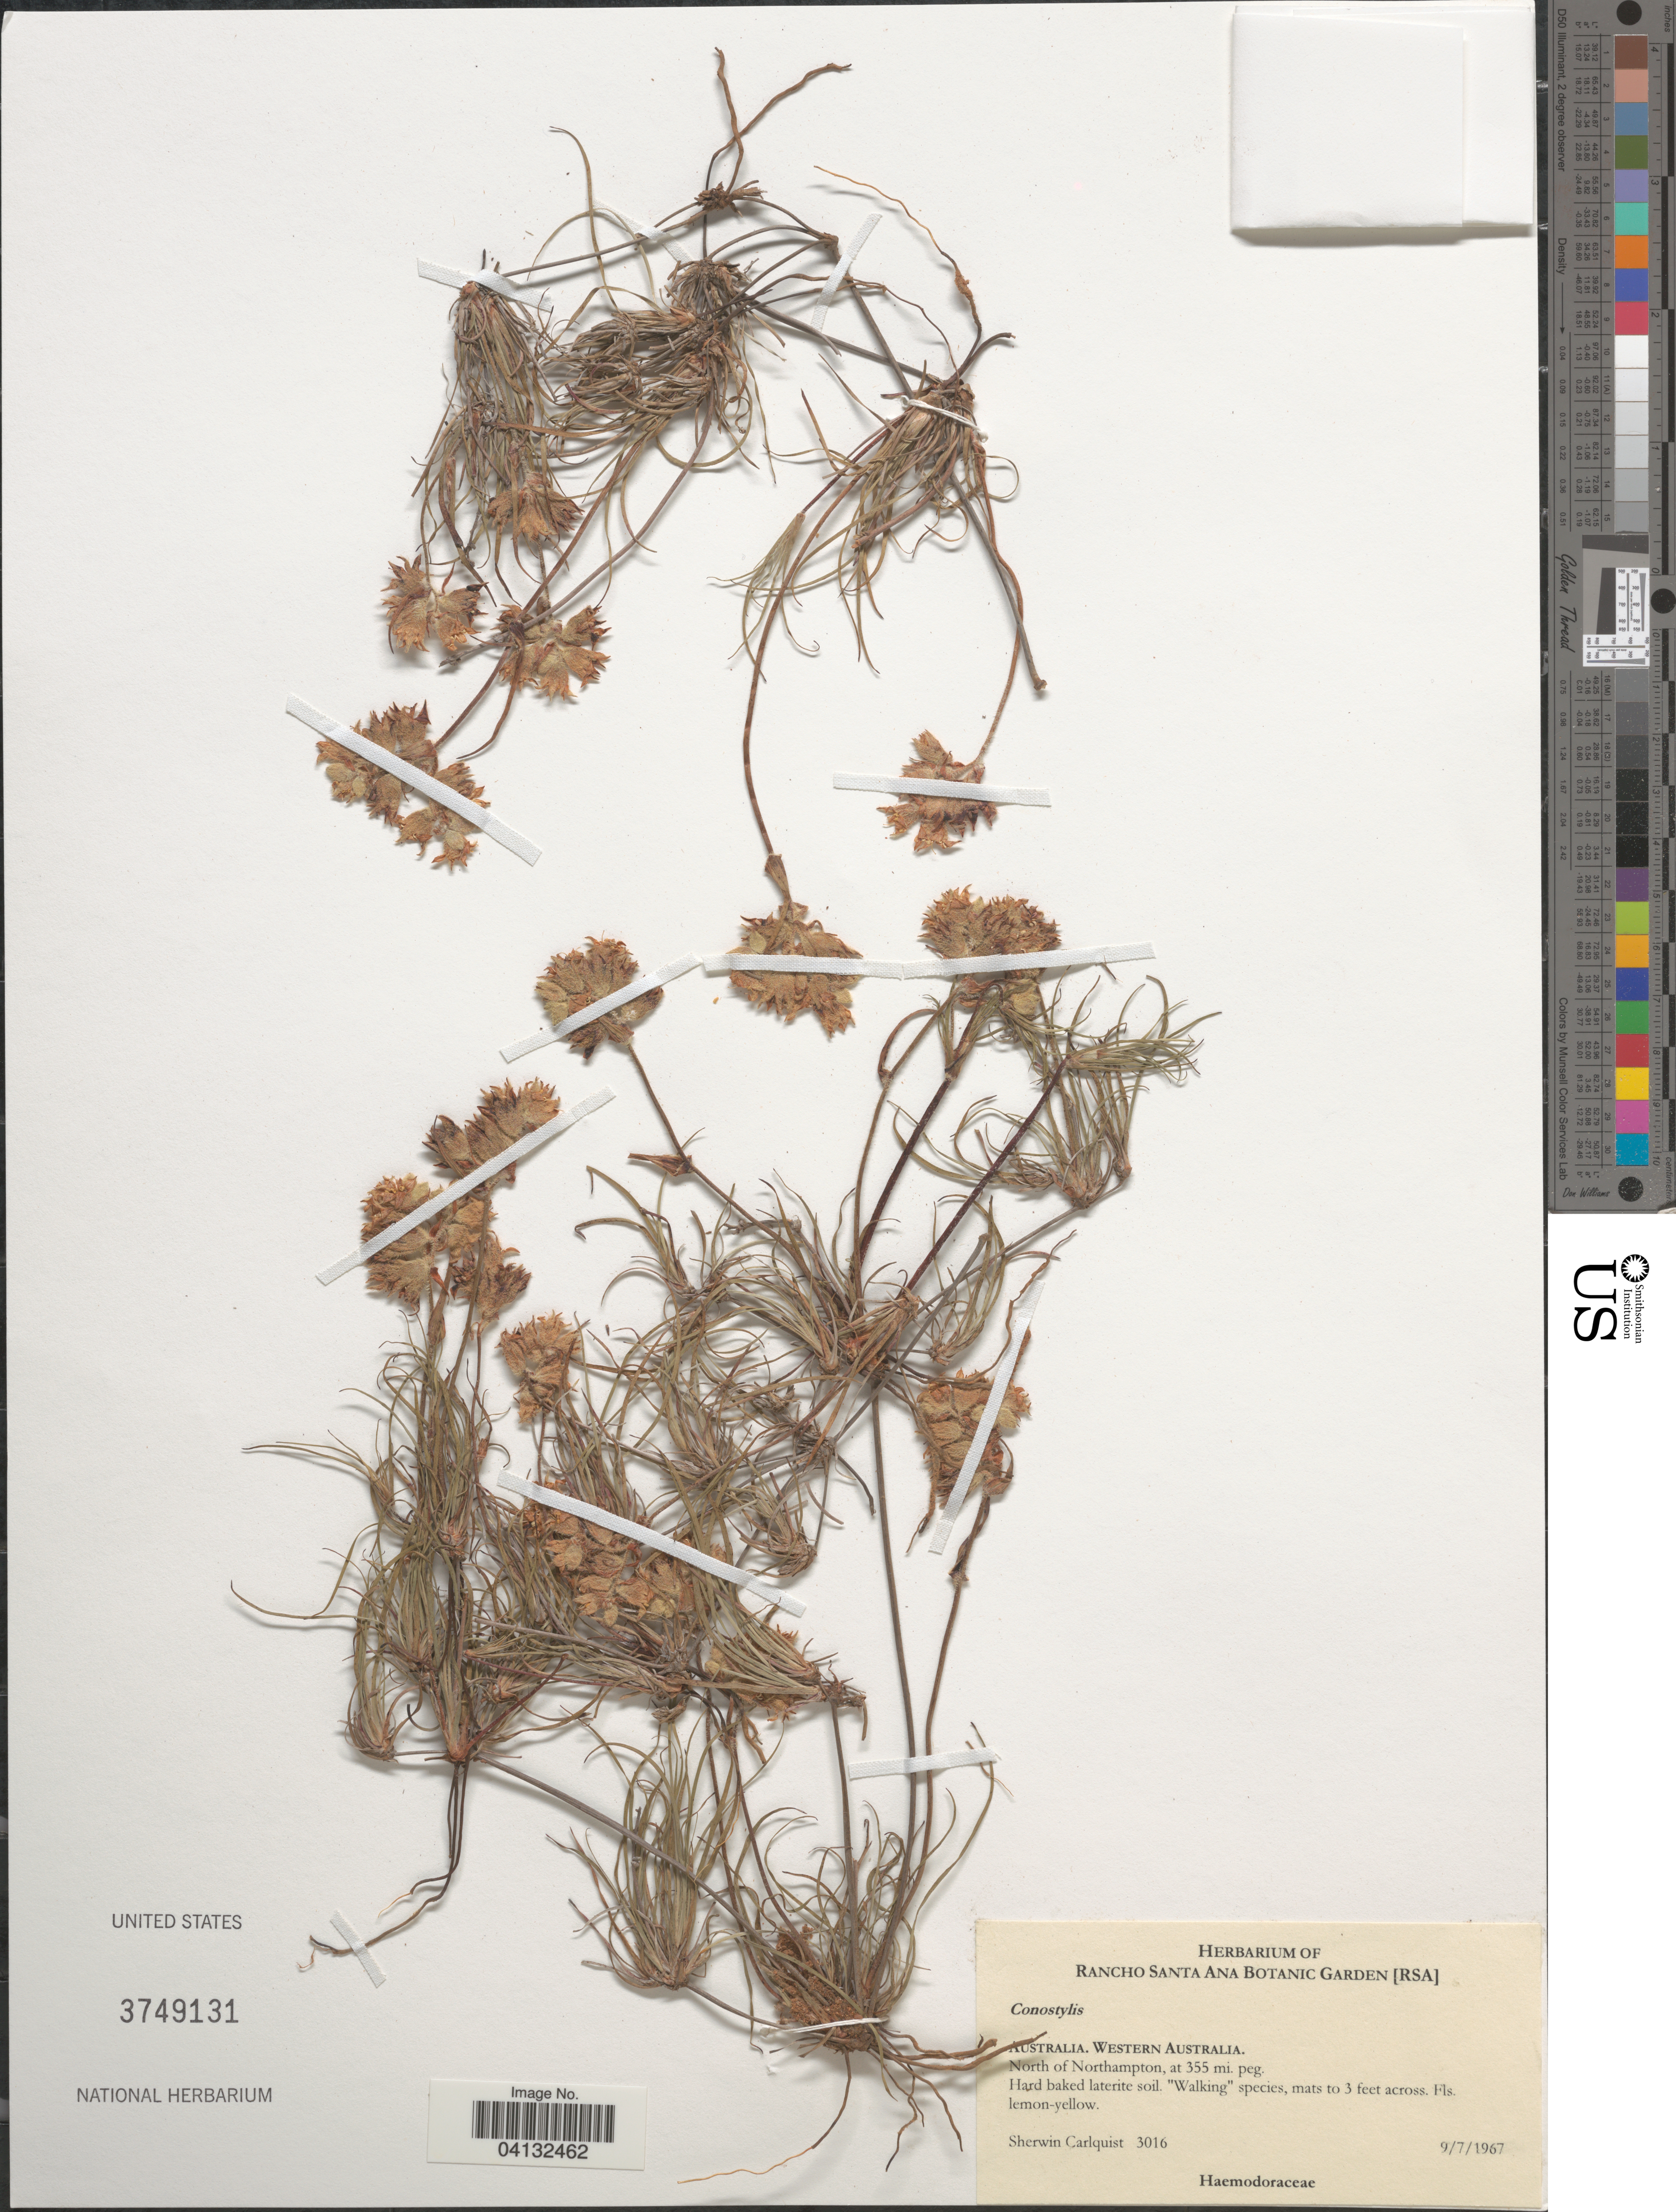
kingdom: Plantae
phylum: Tracheophyta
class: Liliopsida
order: Commelinales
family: Haemodoraceae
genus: Conostylis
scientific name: Conostylis sp.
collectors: S. Carlquist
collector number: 3016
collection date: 1967-07-09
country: Australia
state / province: Western Australia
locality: North of Northampton, at 355 mi. peg.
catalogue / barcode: US 3749131